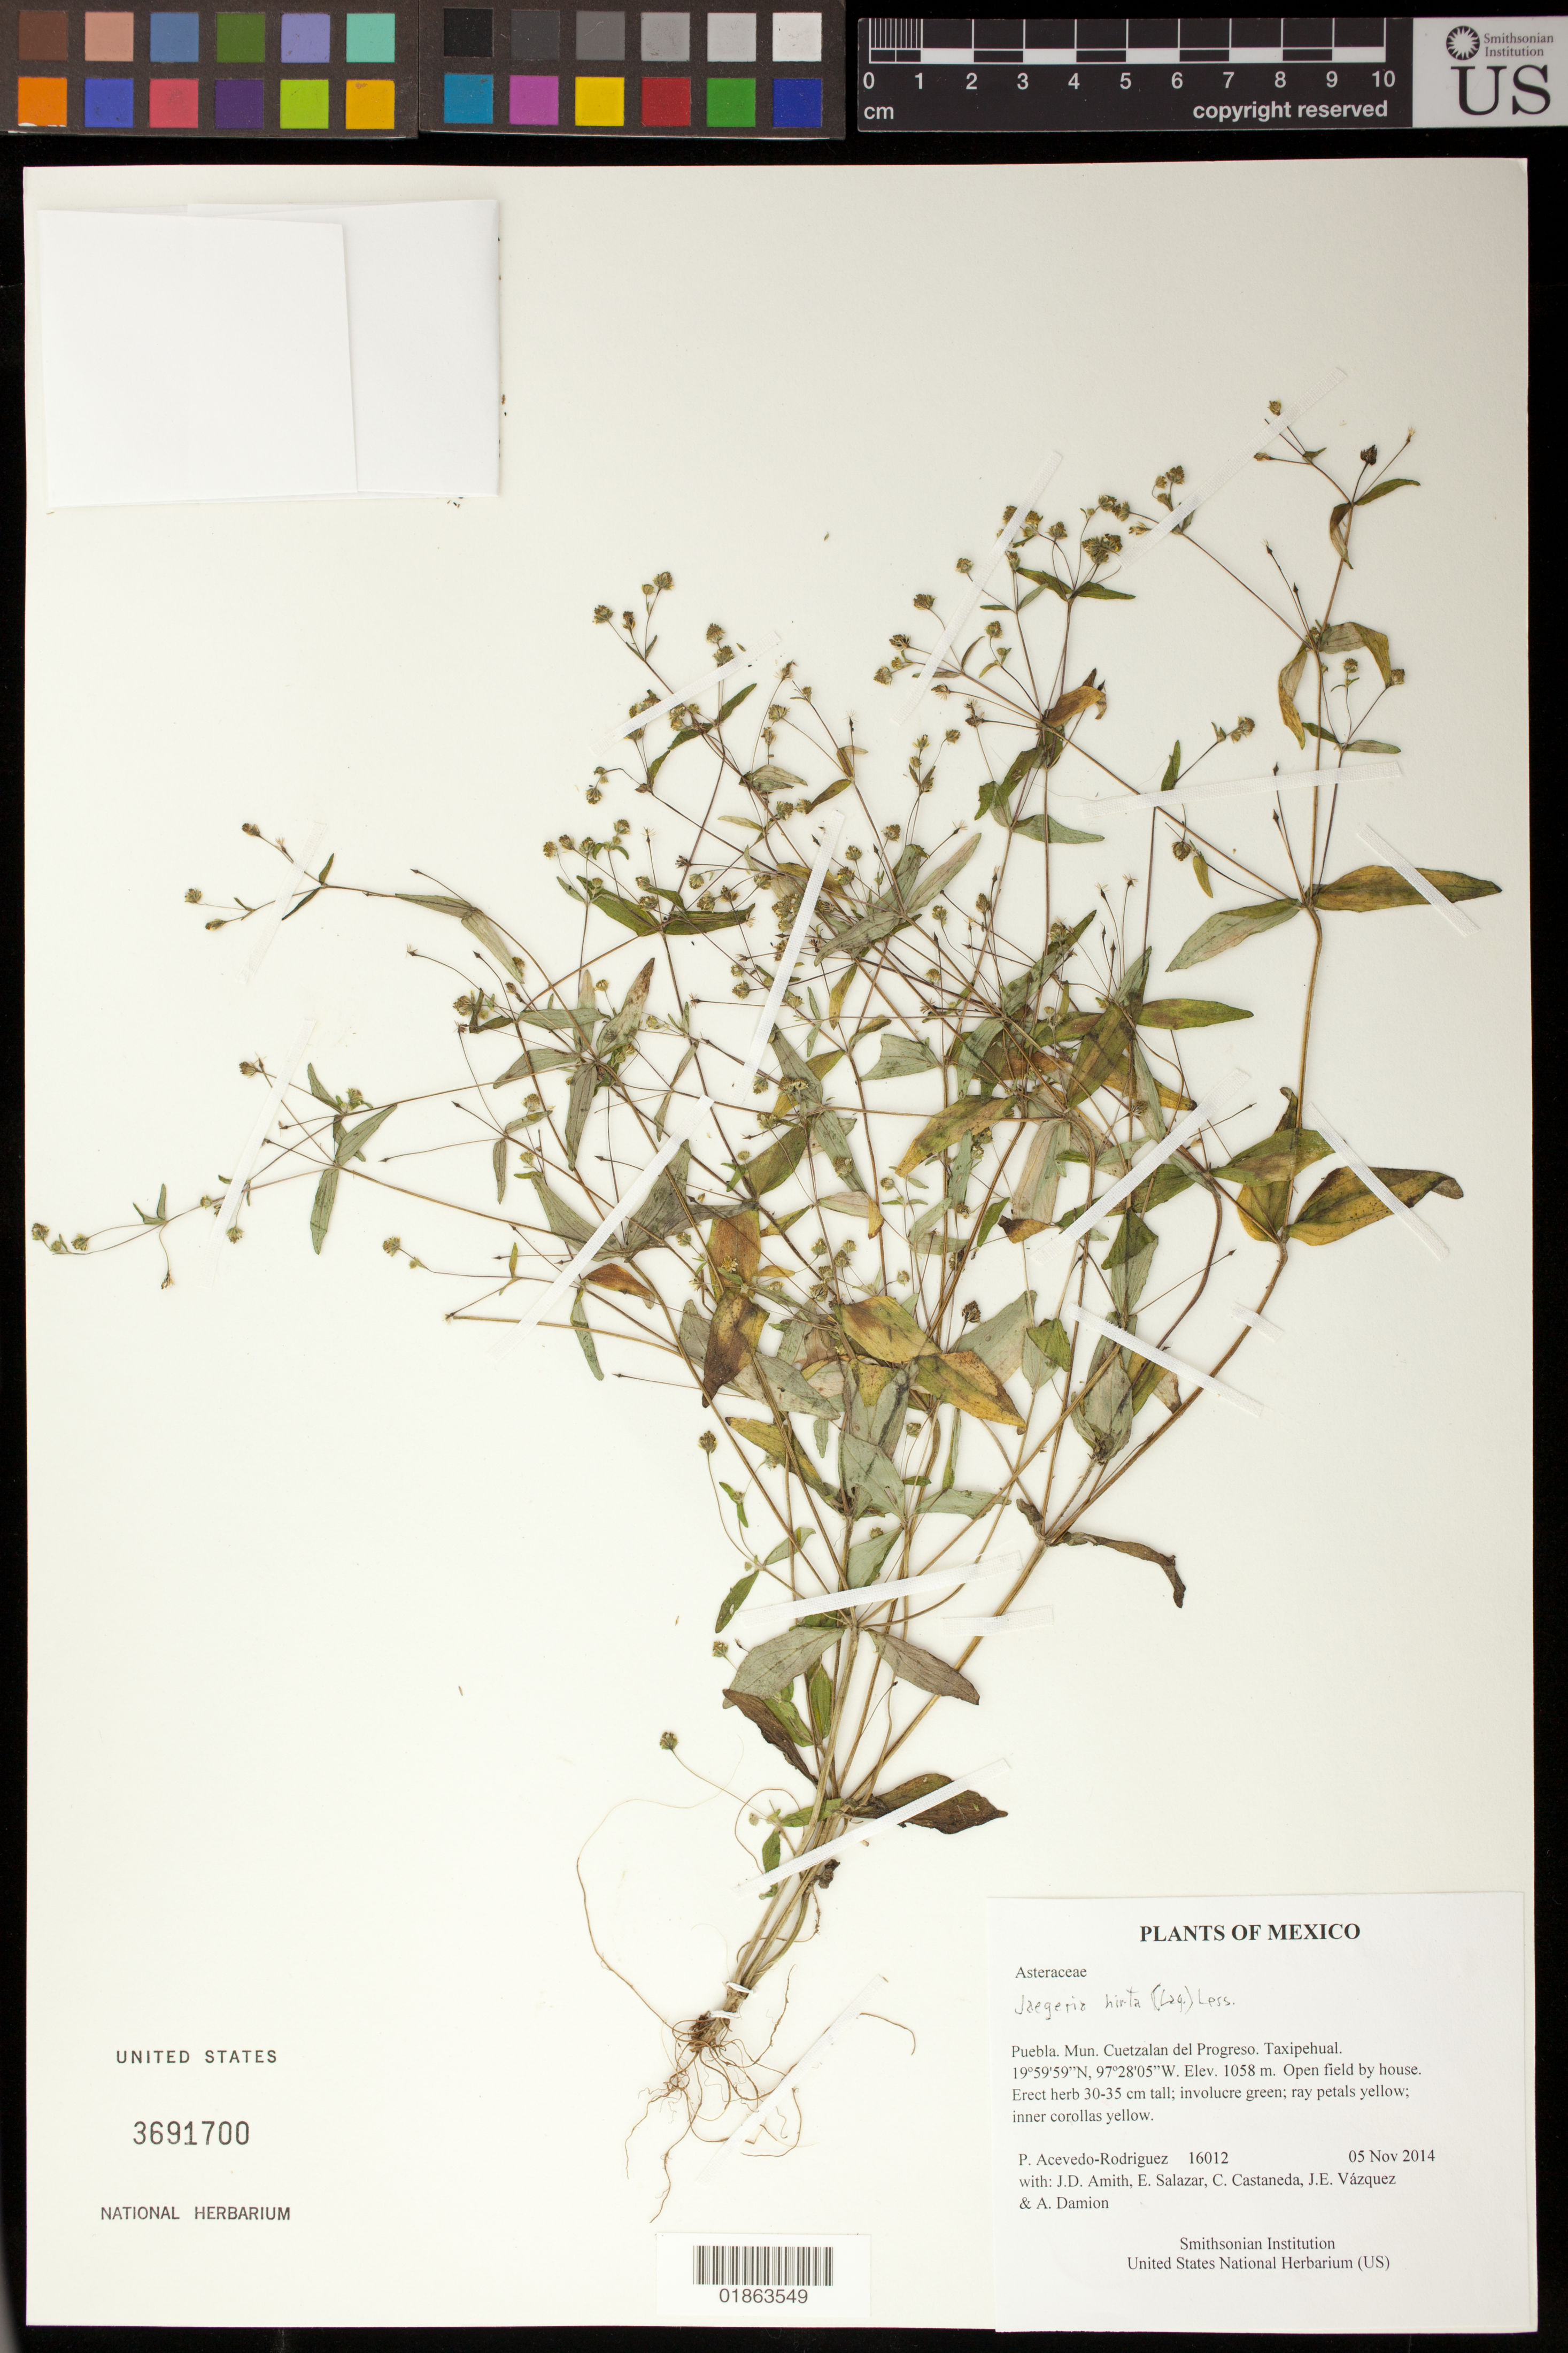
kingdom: Plantae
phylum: Tracheophyta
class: Magnoliopsida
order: Asterales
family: Asteraceae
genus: Jaegeria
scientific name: Jaegeria hirta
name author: (Lag.) Less.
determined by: Robinson, Harold E., (US)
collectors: P. Acevedo-Rodr., J. D. Amith, E. Salazar, C. Castaneda, J. E. Vázquez & A. Damion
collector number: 16012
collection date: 2014-11-05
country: Mexico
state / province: Puebla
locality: Mun. Cuetzalan del Progreso. Taxipehual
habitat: Open field by house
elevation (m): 1058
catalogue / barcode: US 3691700